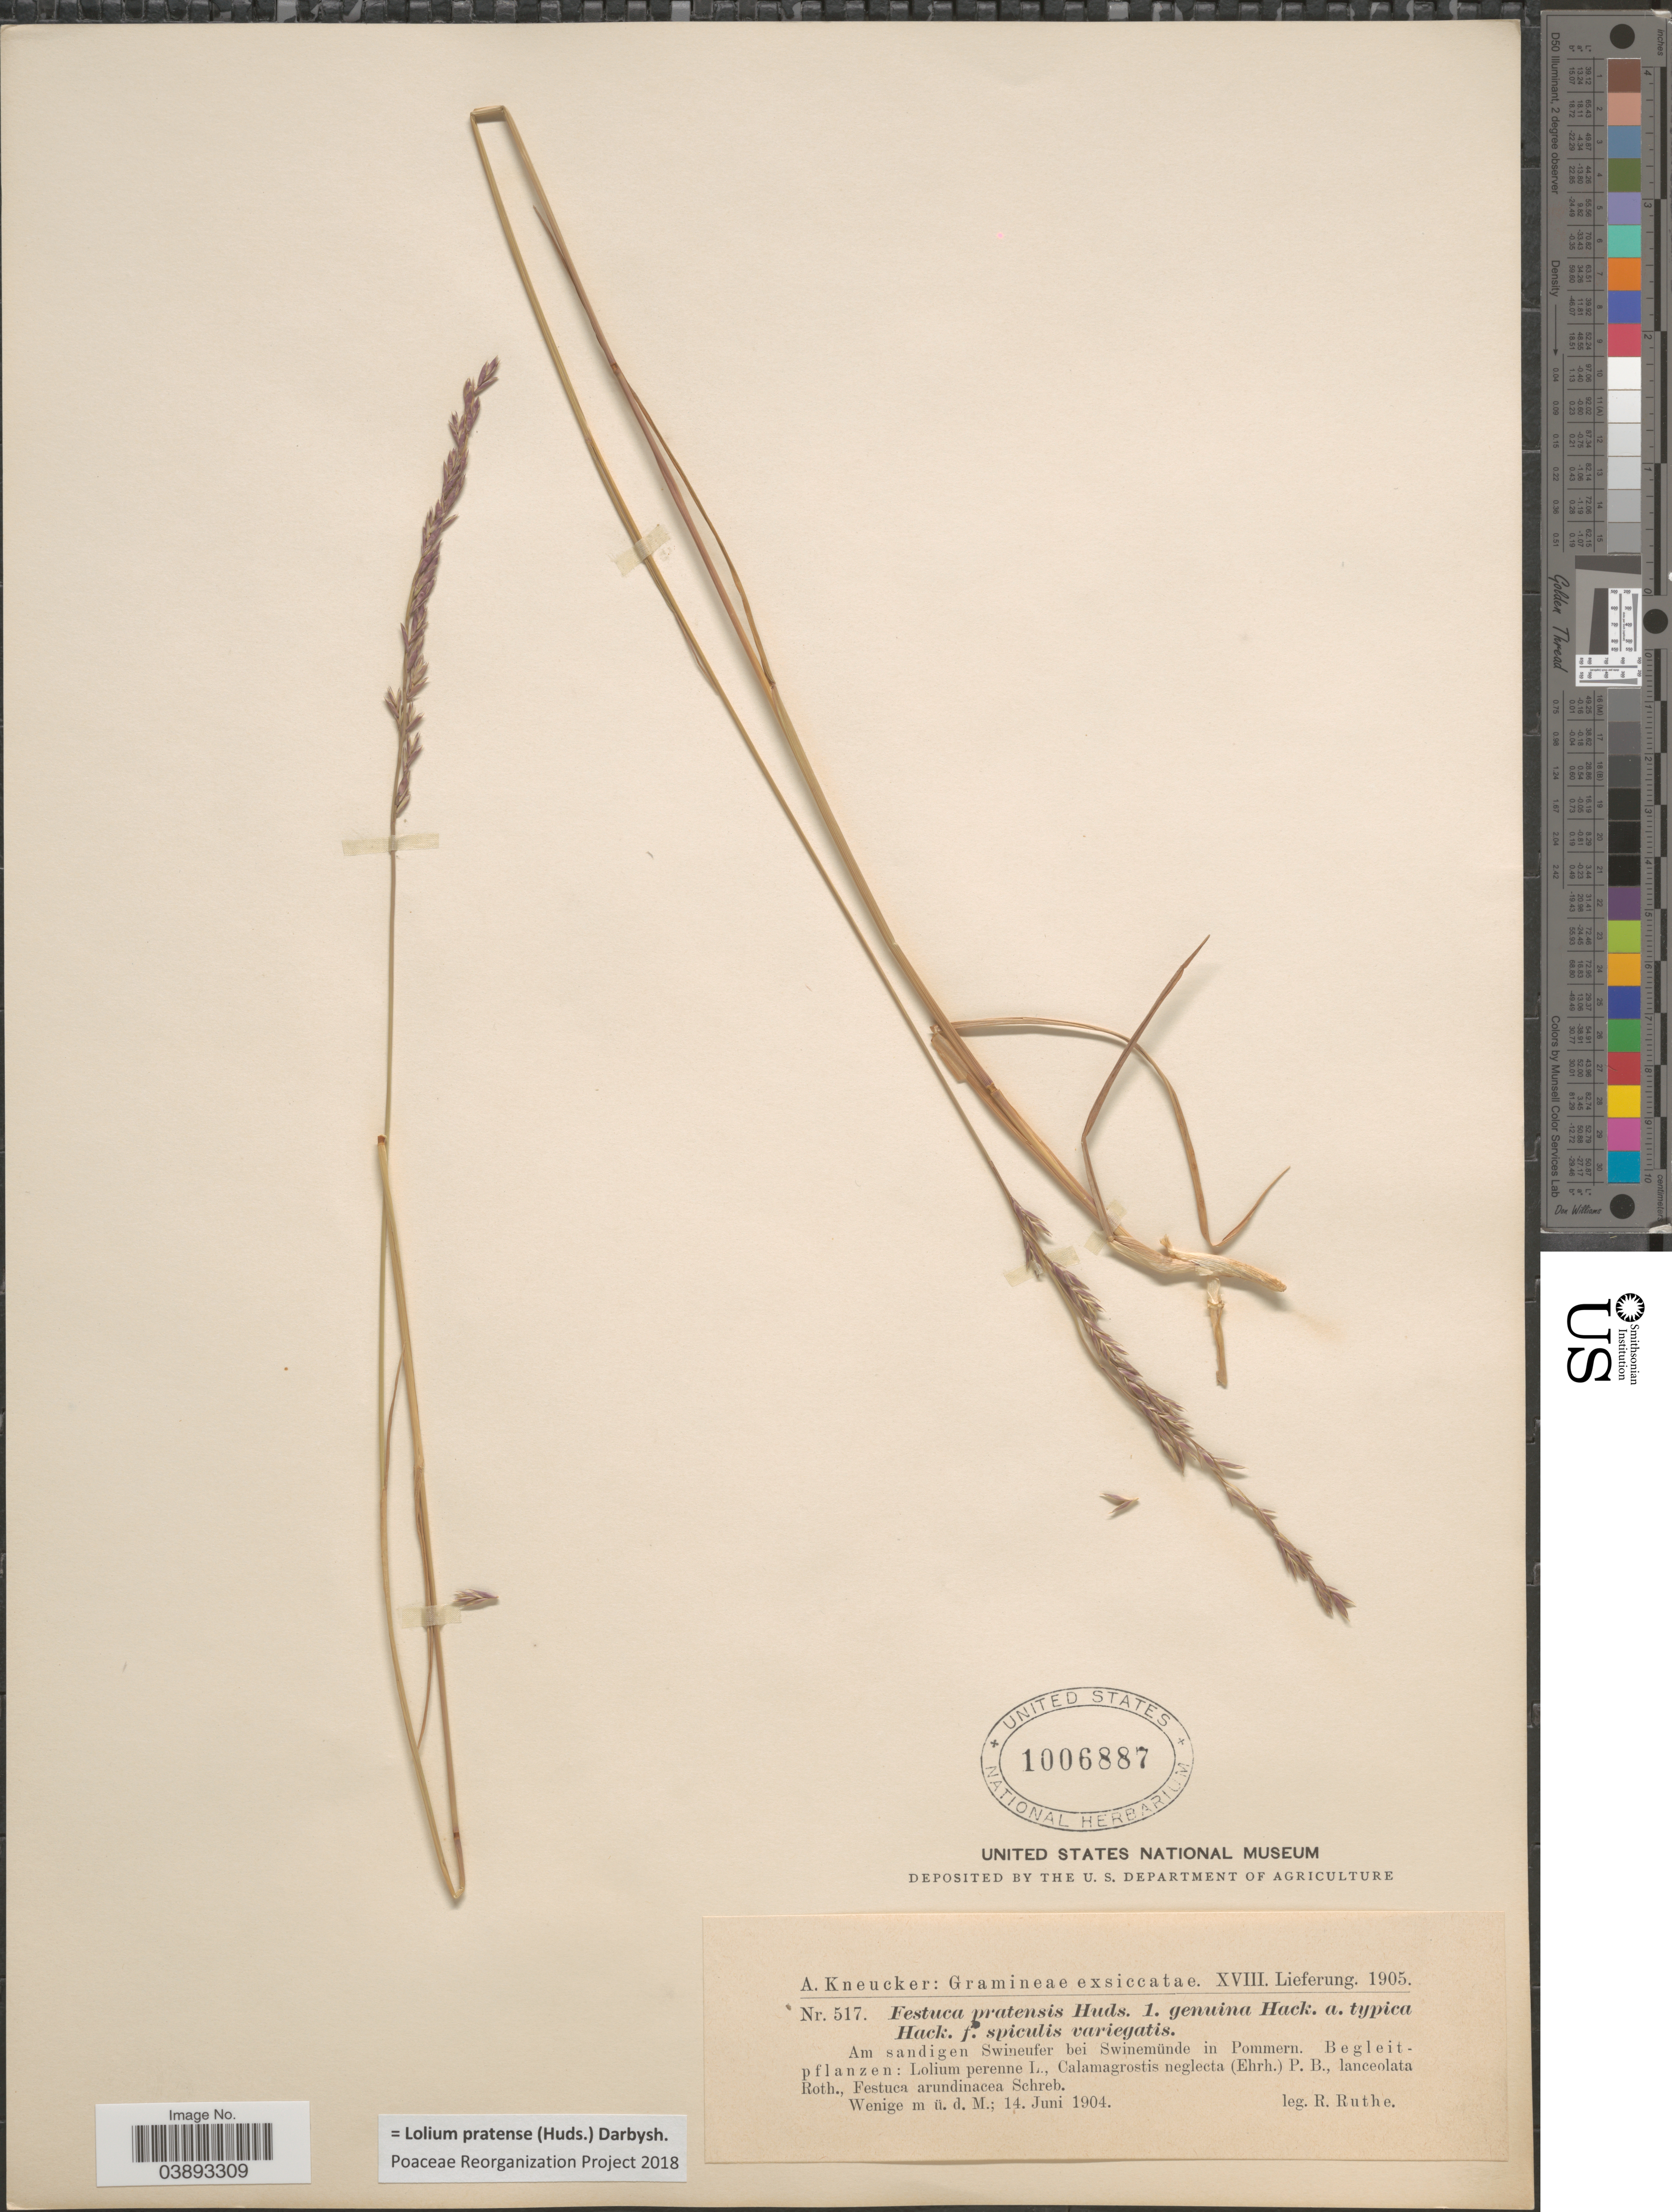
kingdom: Plantae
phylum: Tracheophyta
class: Liliopsida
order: Poales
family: Poaceae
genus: Lolium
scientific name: Lolium pratense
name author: (Huds.) Darbysh.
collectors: R. Ruthe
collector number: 517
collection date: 1904-06-14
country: Poland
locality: Am sandigen Swineufer bei Swinemünde in Pommern.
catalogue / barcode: US 1006887